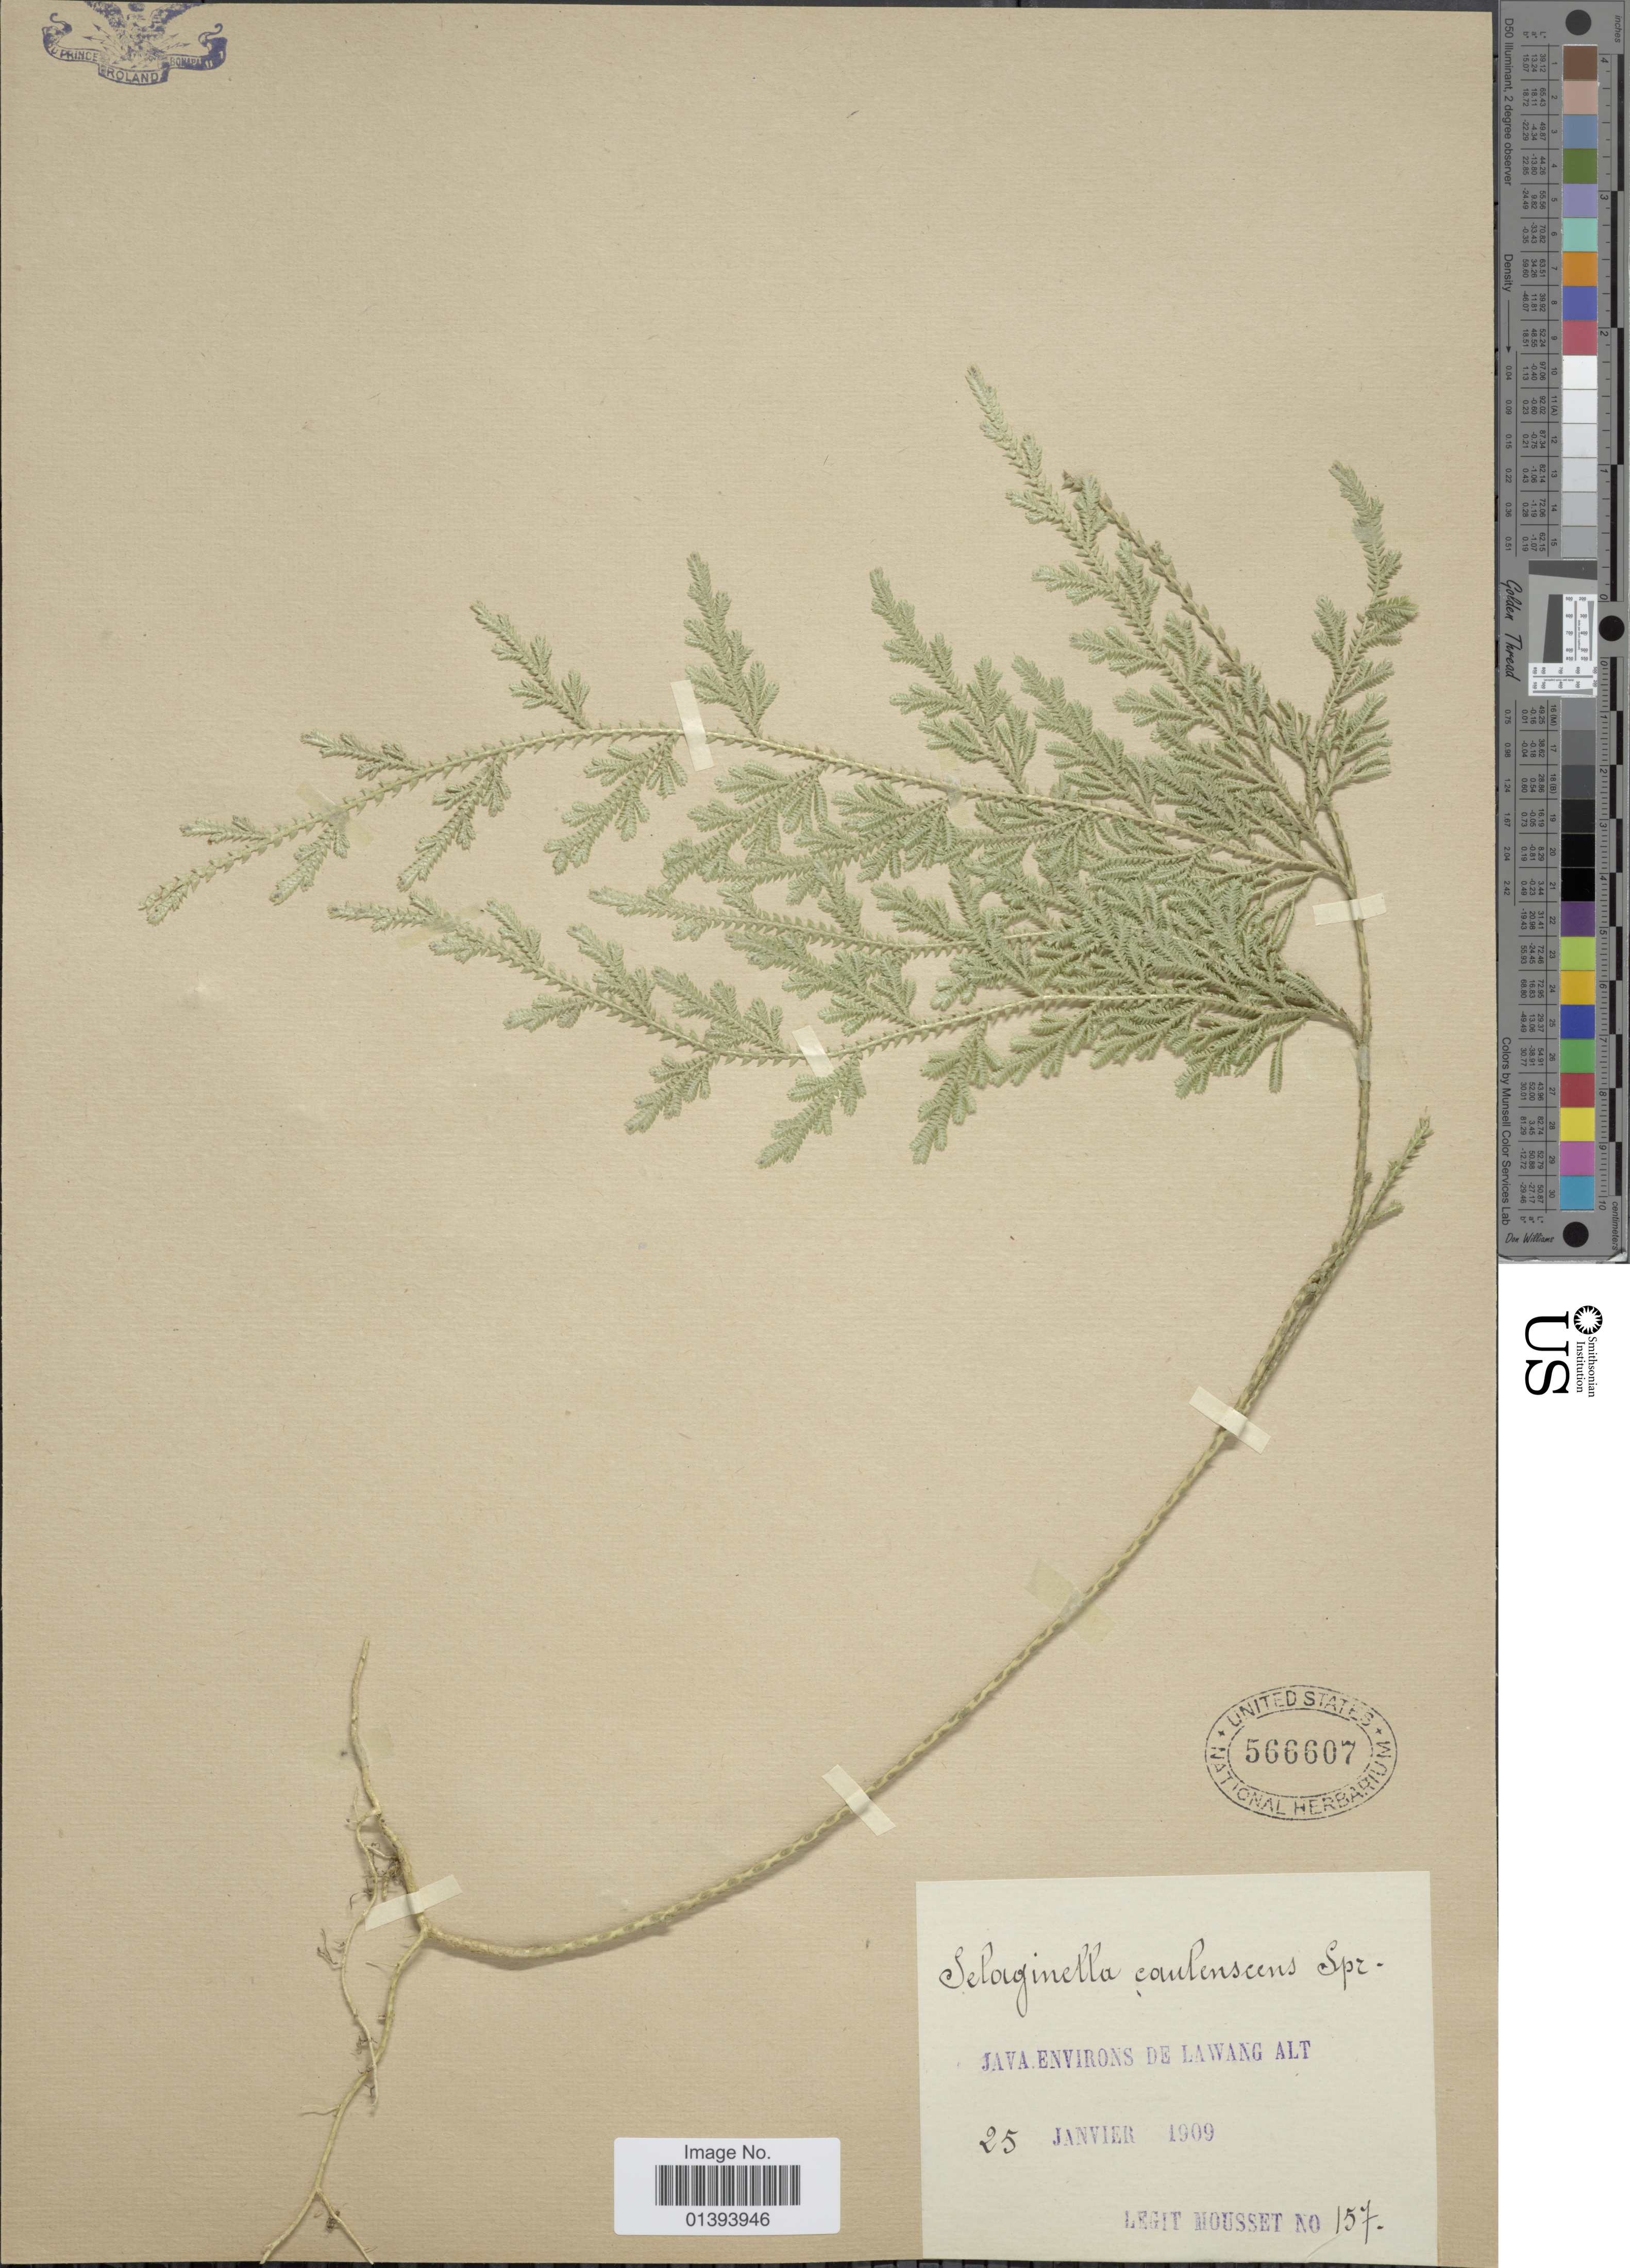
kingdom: Plantae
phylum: Tracheophyta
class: Lycopodiopsida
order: Selaginellales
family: Selaginellaceae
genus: Selaginella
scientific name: Selaginella involvens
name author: (Sw.) Spring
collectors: Mousset, --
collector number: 157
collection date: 1909-01-25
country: Indonesia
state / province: Java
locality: Java environs de Lawang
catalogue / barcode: US 566607